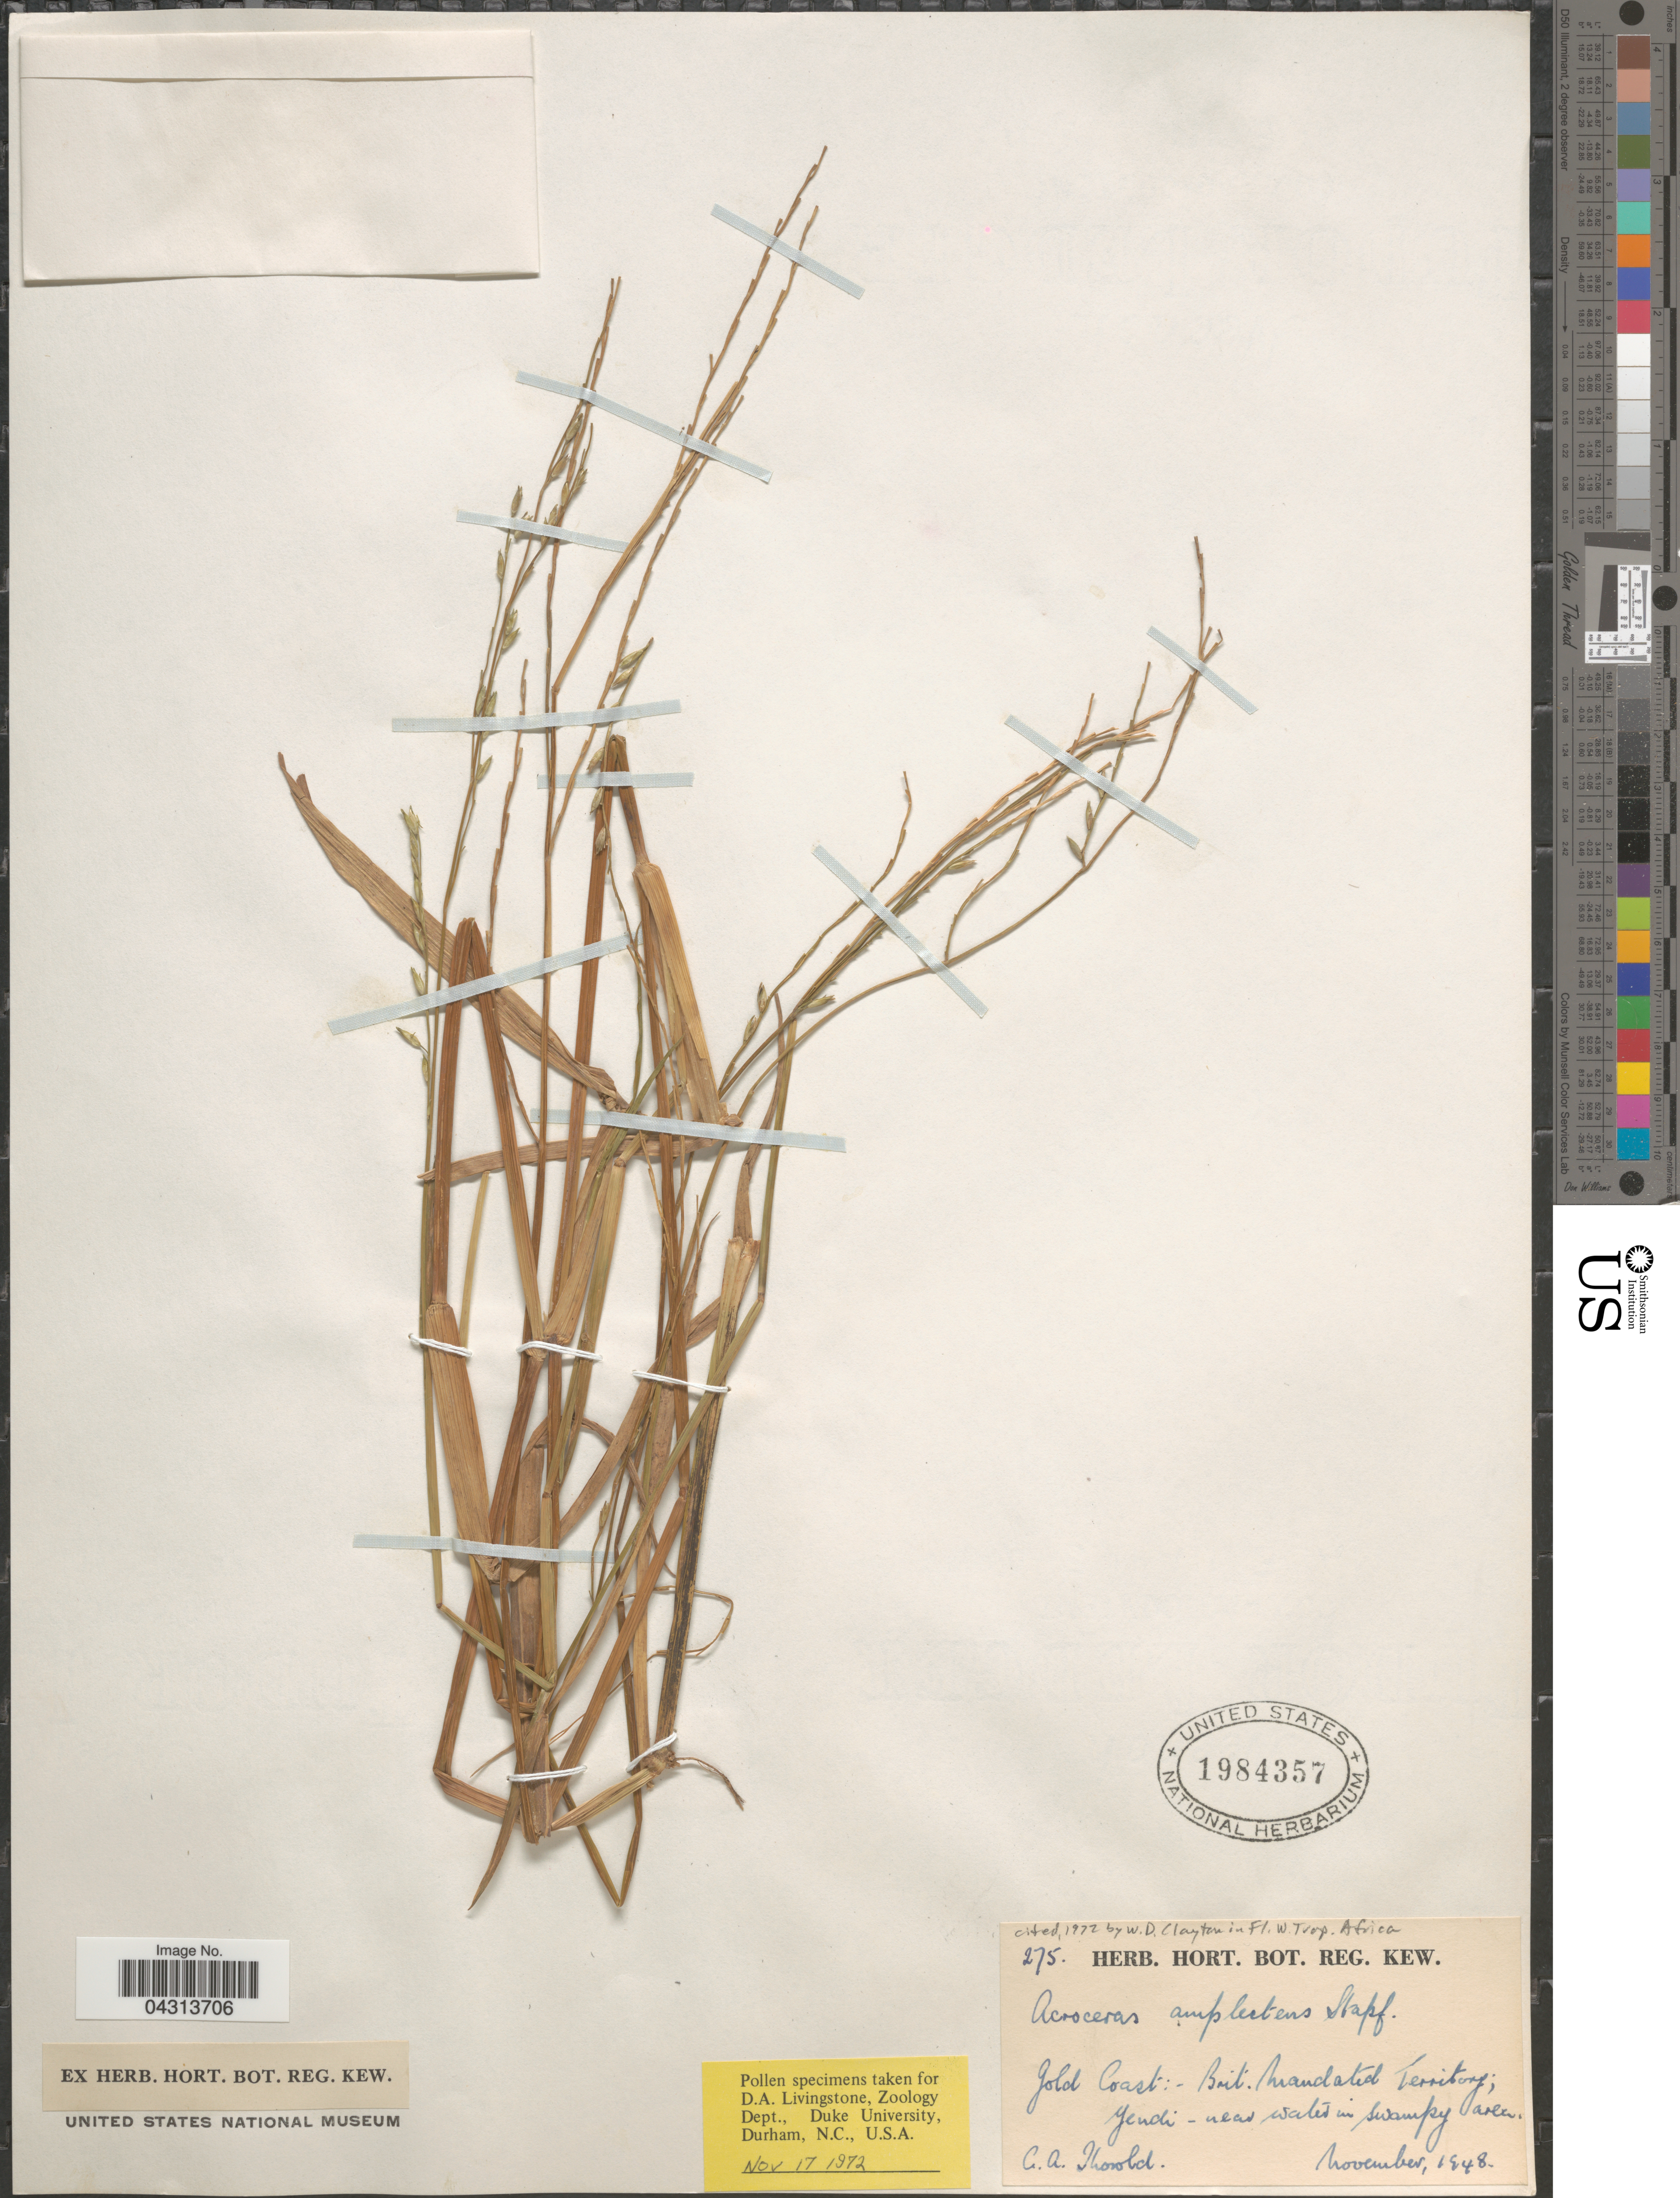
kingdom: Plantae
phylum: Tracheophyta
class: Liliopsida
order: Poales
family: Poaceae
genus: Acroceras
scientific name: Acroceras amplectens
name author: Stapf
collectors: C. Thorold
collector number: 275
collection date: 1948-11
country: Ghana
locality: W. Trop. Africa. Gold Coast: Brit. Mandated Territory; Yendi - near water in swampy area.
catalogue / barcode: US 1984357